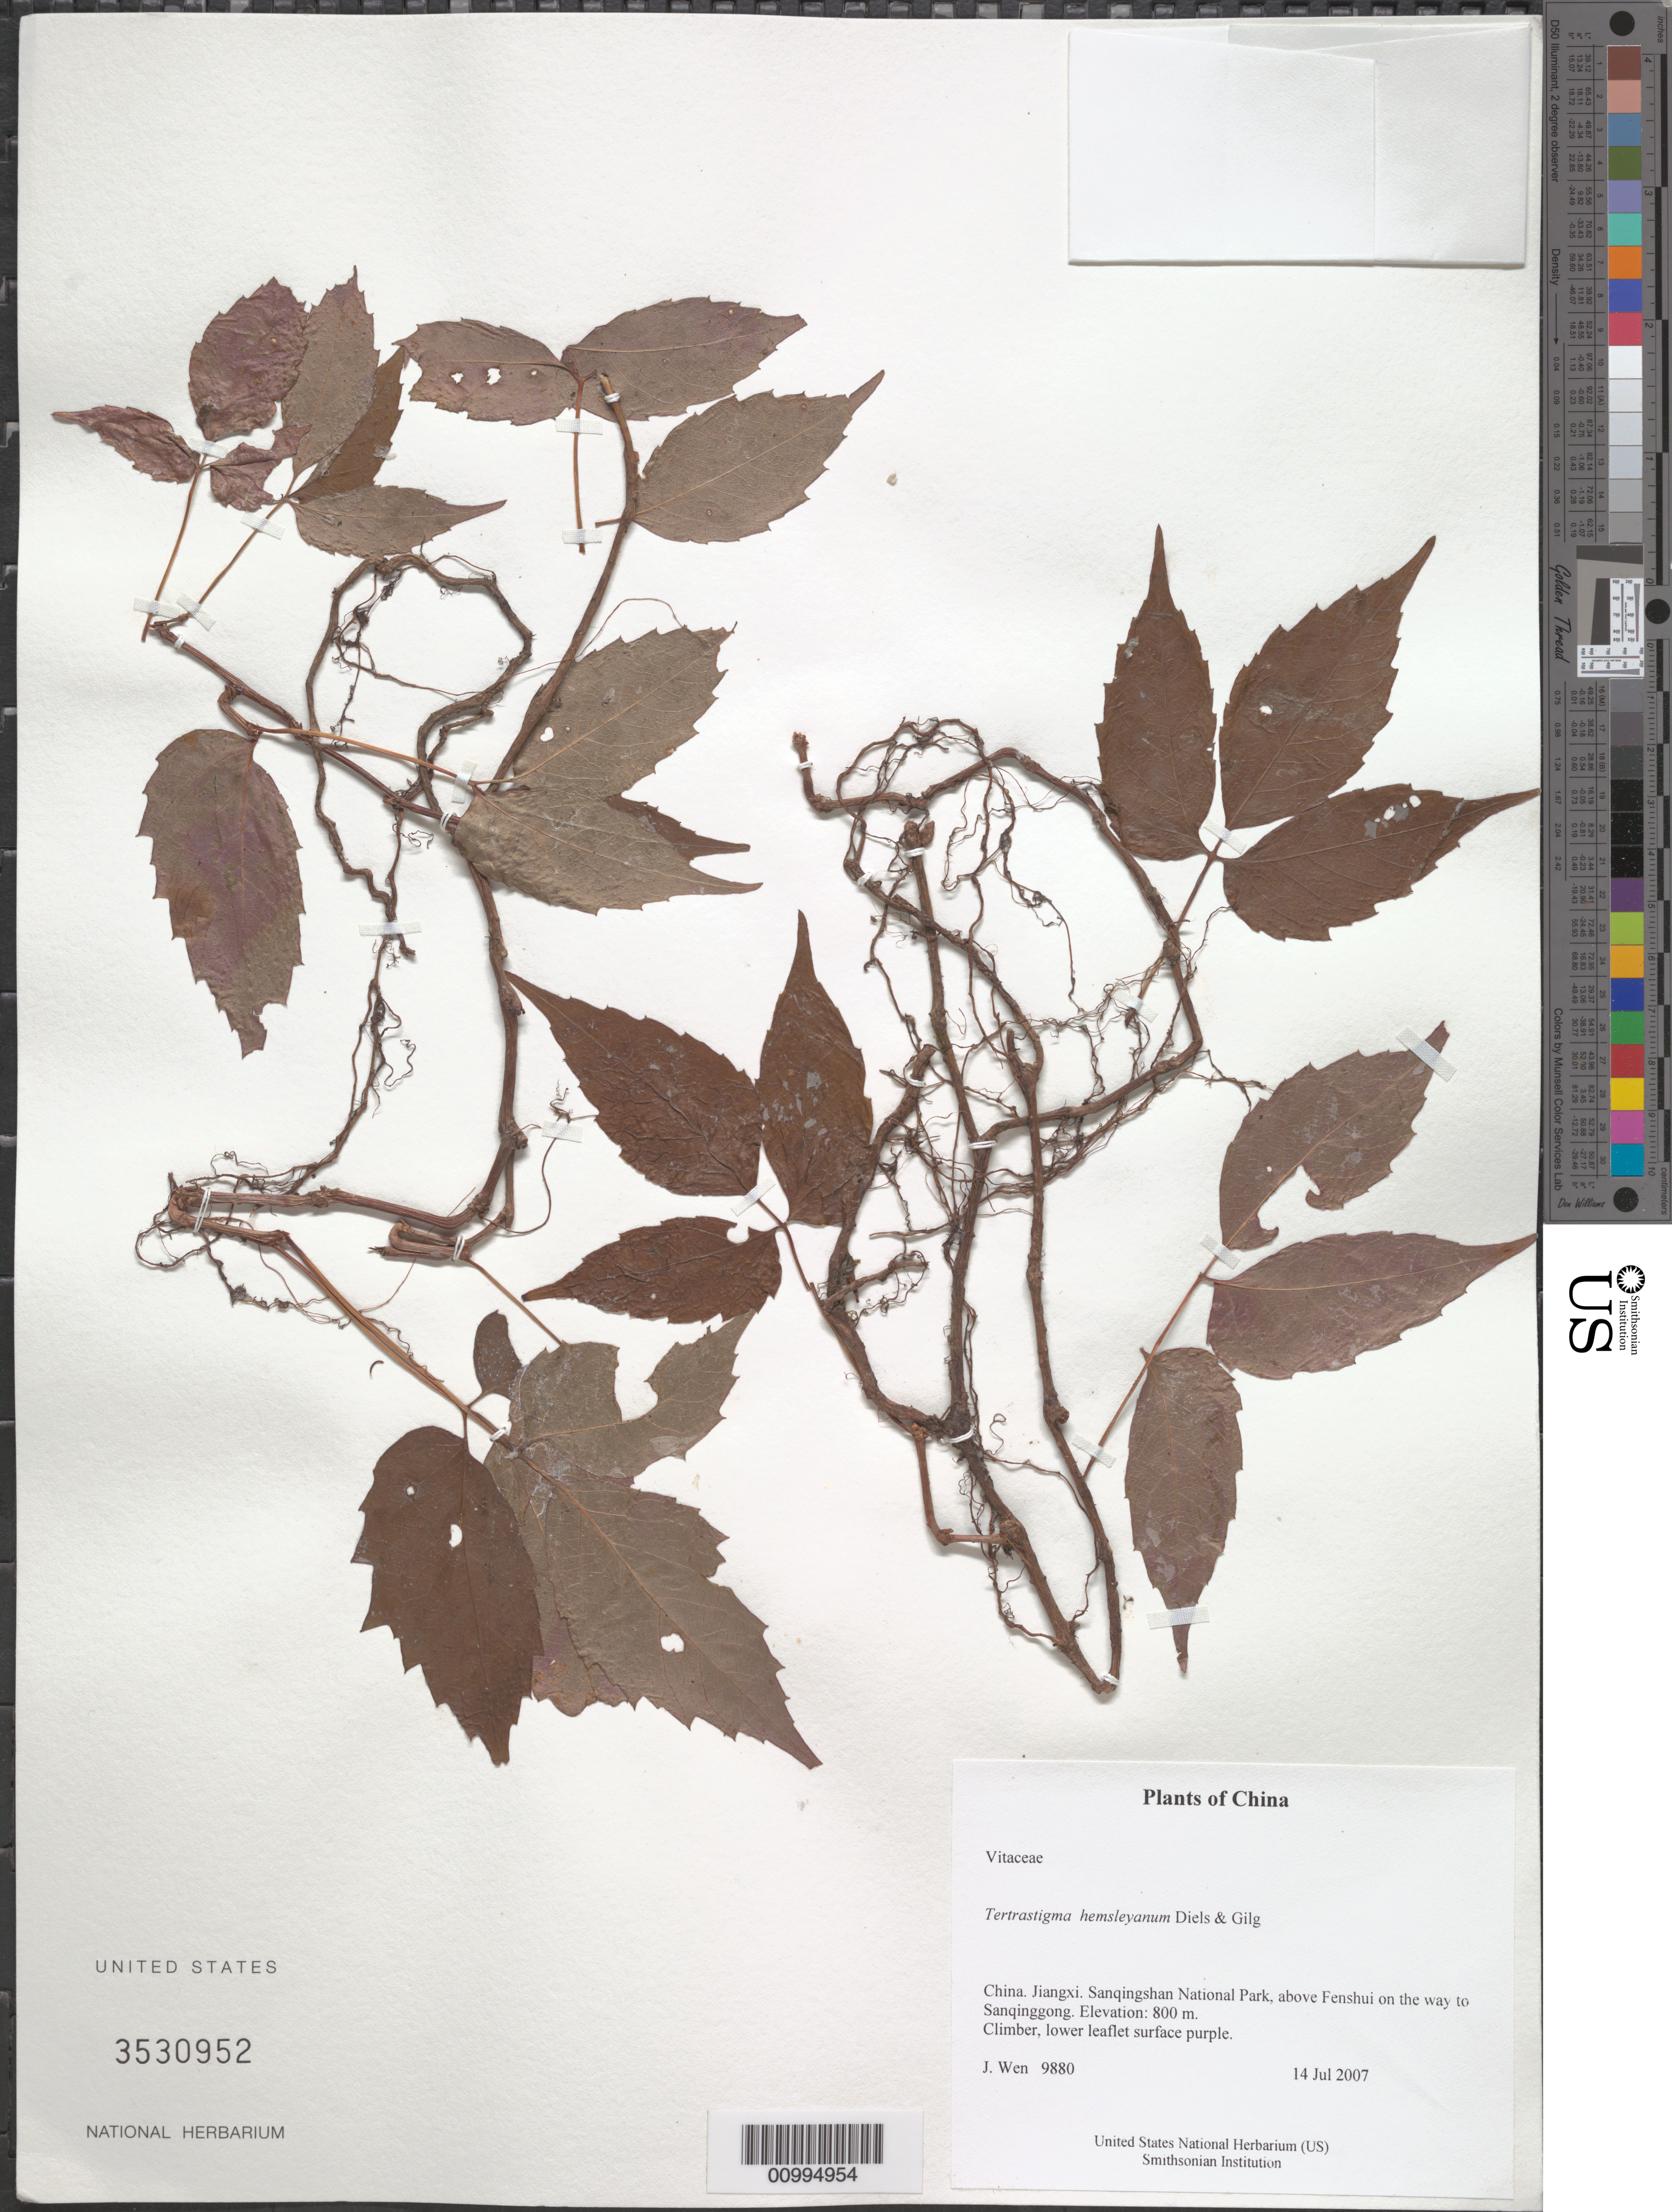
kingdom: Plantae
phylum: Tracheophyta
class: Magnoliopsida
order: Vitales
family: Vitaceae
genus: Tetrastigma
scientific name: Tetrastigma hemsleyanum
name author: Diels & Gilg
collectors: J. Wen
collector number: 9880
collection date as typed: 14 Jul 2007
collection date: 2007-07-14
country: China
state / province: Jiangxi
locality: Sanqingshan National Park, above Fenshui on the way to Sanqinggong.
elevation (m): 800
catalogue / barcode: US 3530952